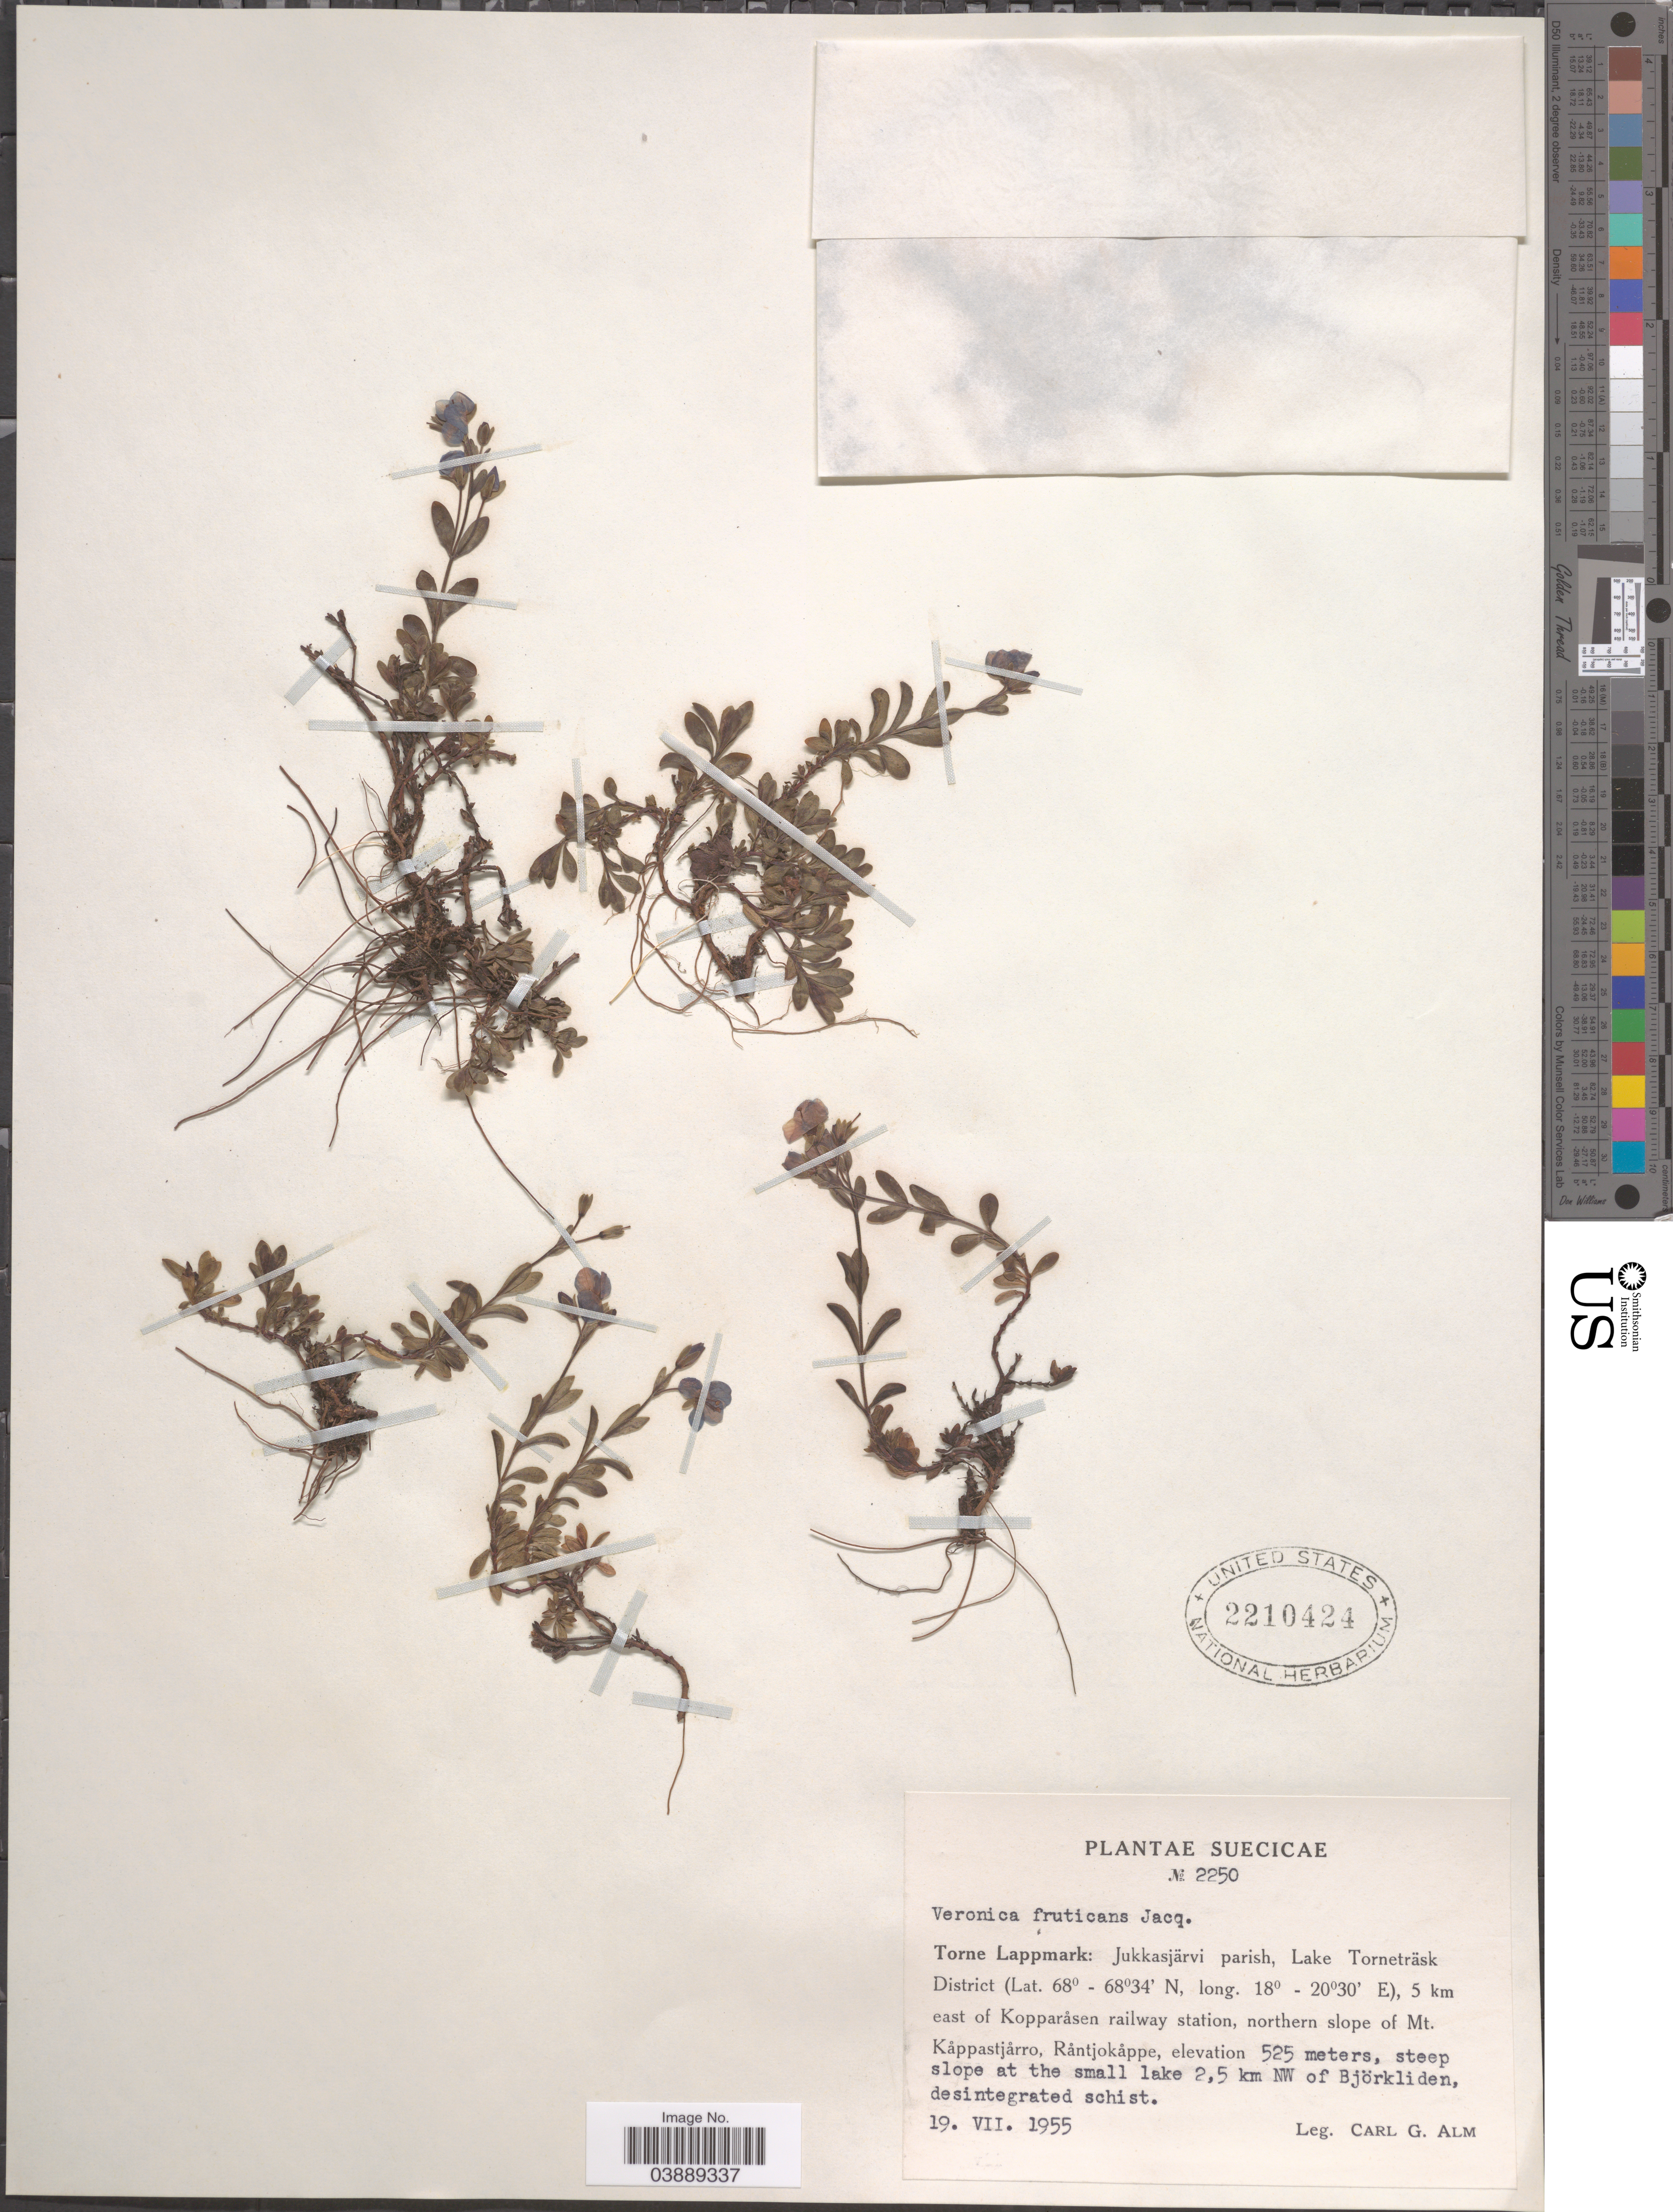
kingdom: Plantae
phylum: Tracheophyta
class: Magnoliopsida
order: Lamiales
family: Plantaginaceae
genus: Veronica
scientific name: Veronica fruticans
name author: Jacq.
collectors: C. G. Alm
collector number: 2250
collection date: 1955-07-19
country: Sweden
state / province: Norrbotten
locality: Suecicae. Torne Lappmark: Jukkasjãrvi parish, Lake Tornetrãsk District, 5 km east of Kopparåsen railway station, northern slope of Mt. Kåppastjårro, Råntjokåppe, steep slope at the small lake 2,5 km NW of Björkliden desintegrated schist.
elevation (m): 525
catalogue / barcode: US 2210424